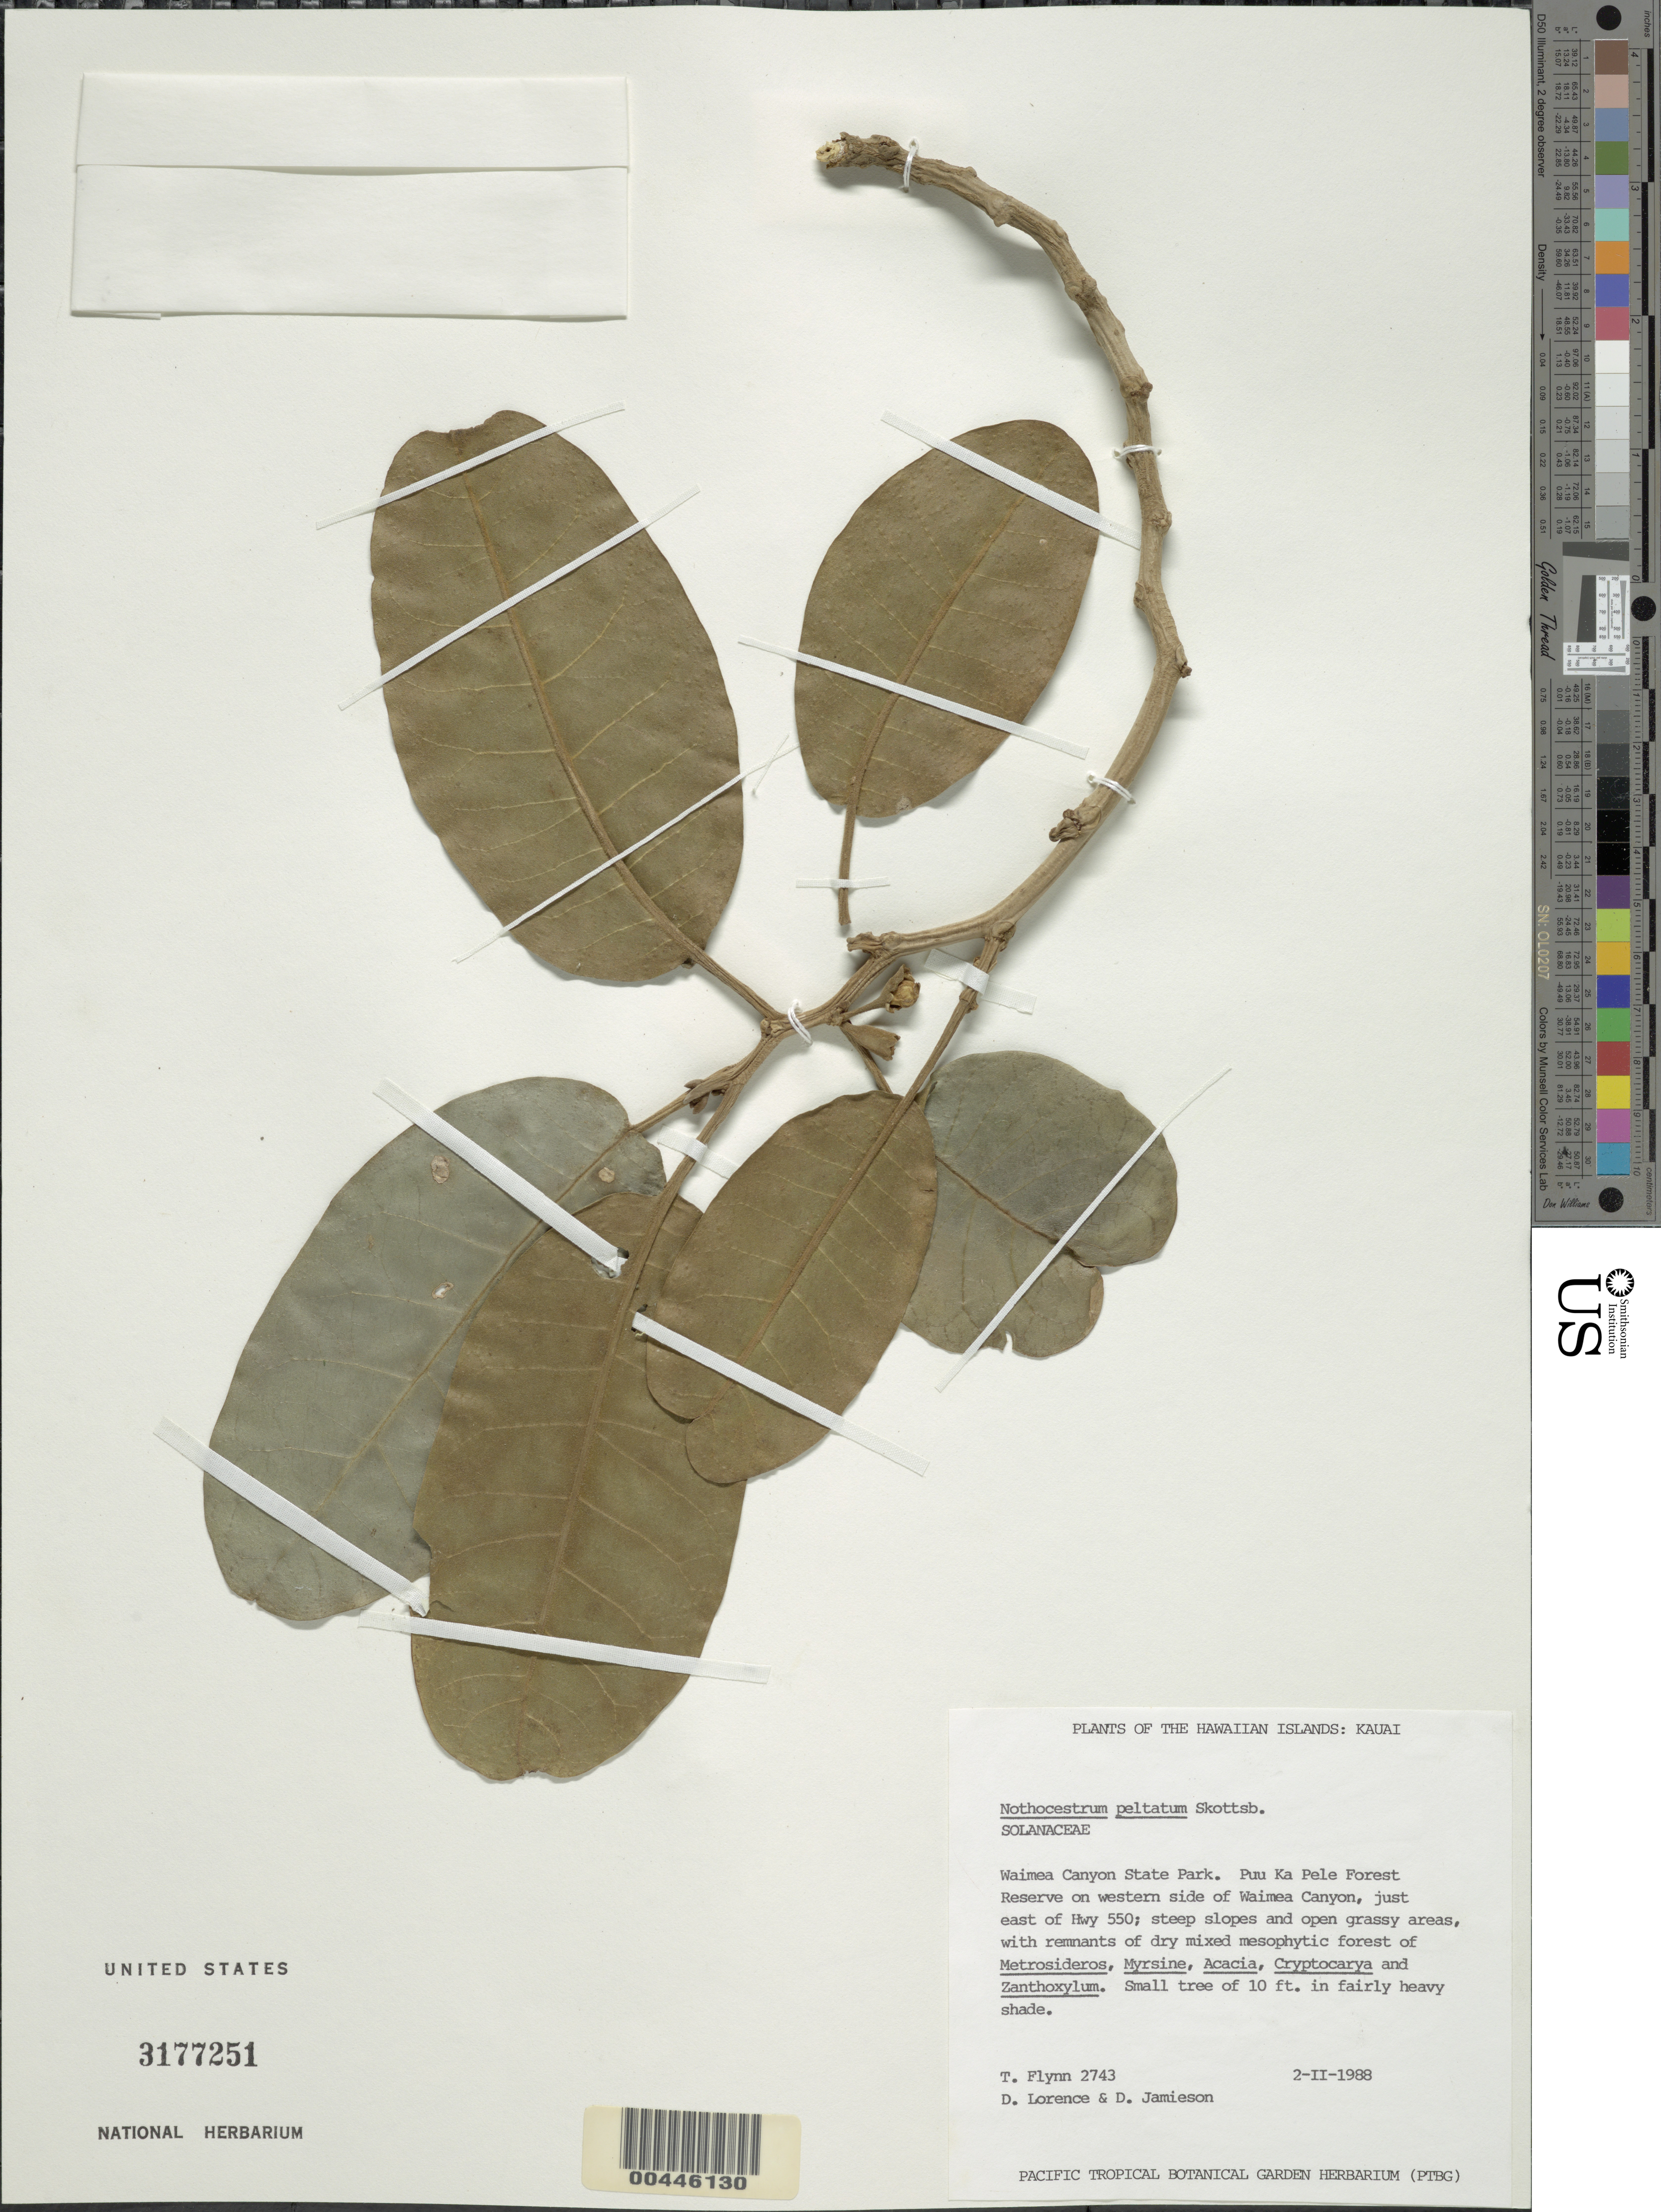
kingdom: Plantae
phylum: Tracheophyta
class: Magnoliopsida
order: Solanales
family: Solanaceae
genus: Nothocestrum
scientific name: Nothocestrum peltatum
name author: Skottsb.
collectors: T. W. Flynn, D. Lorence & D. Jamieson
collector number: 2743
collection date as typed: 2 Feb 1988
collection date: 1988-02-02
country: United States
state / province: Hawaii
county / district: Kauai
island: Kaua'i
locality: Waimea Canyon State Park, Puu Ka Pele For Res on E side of Waimea Canyon, just E of Hwy 550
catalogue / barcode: US 3177251